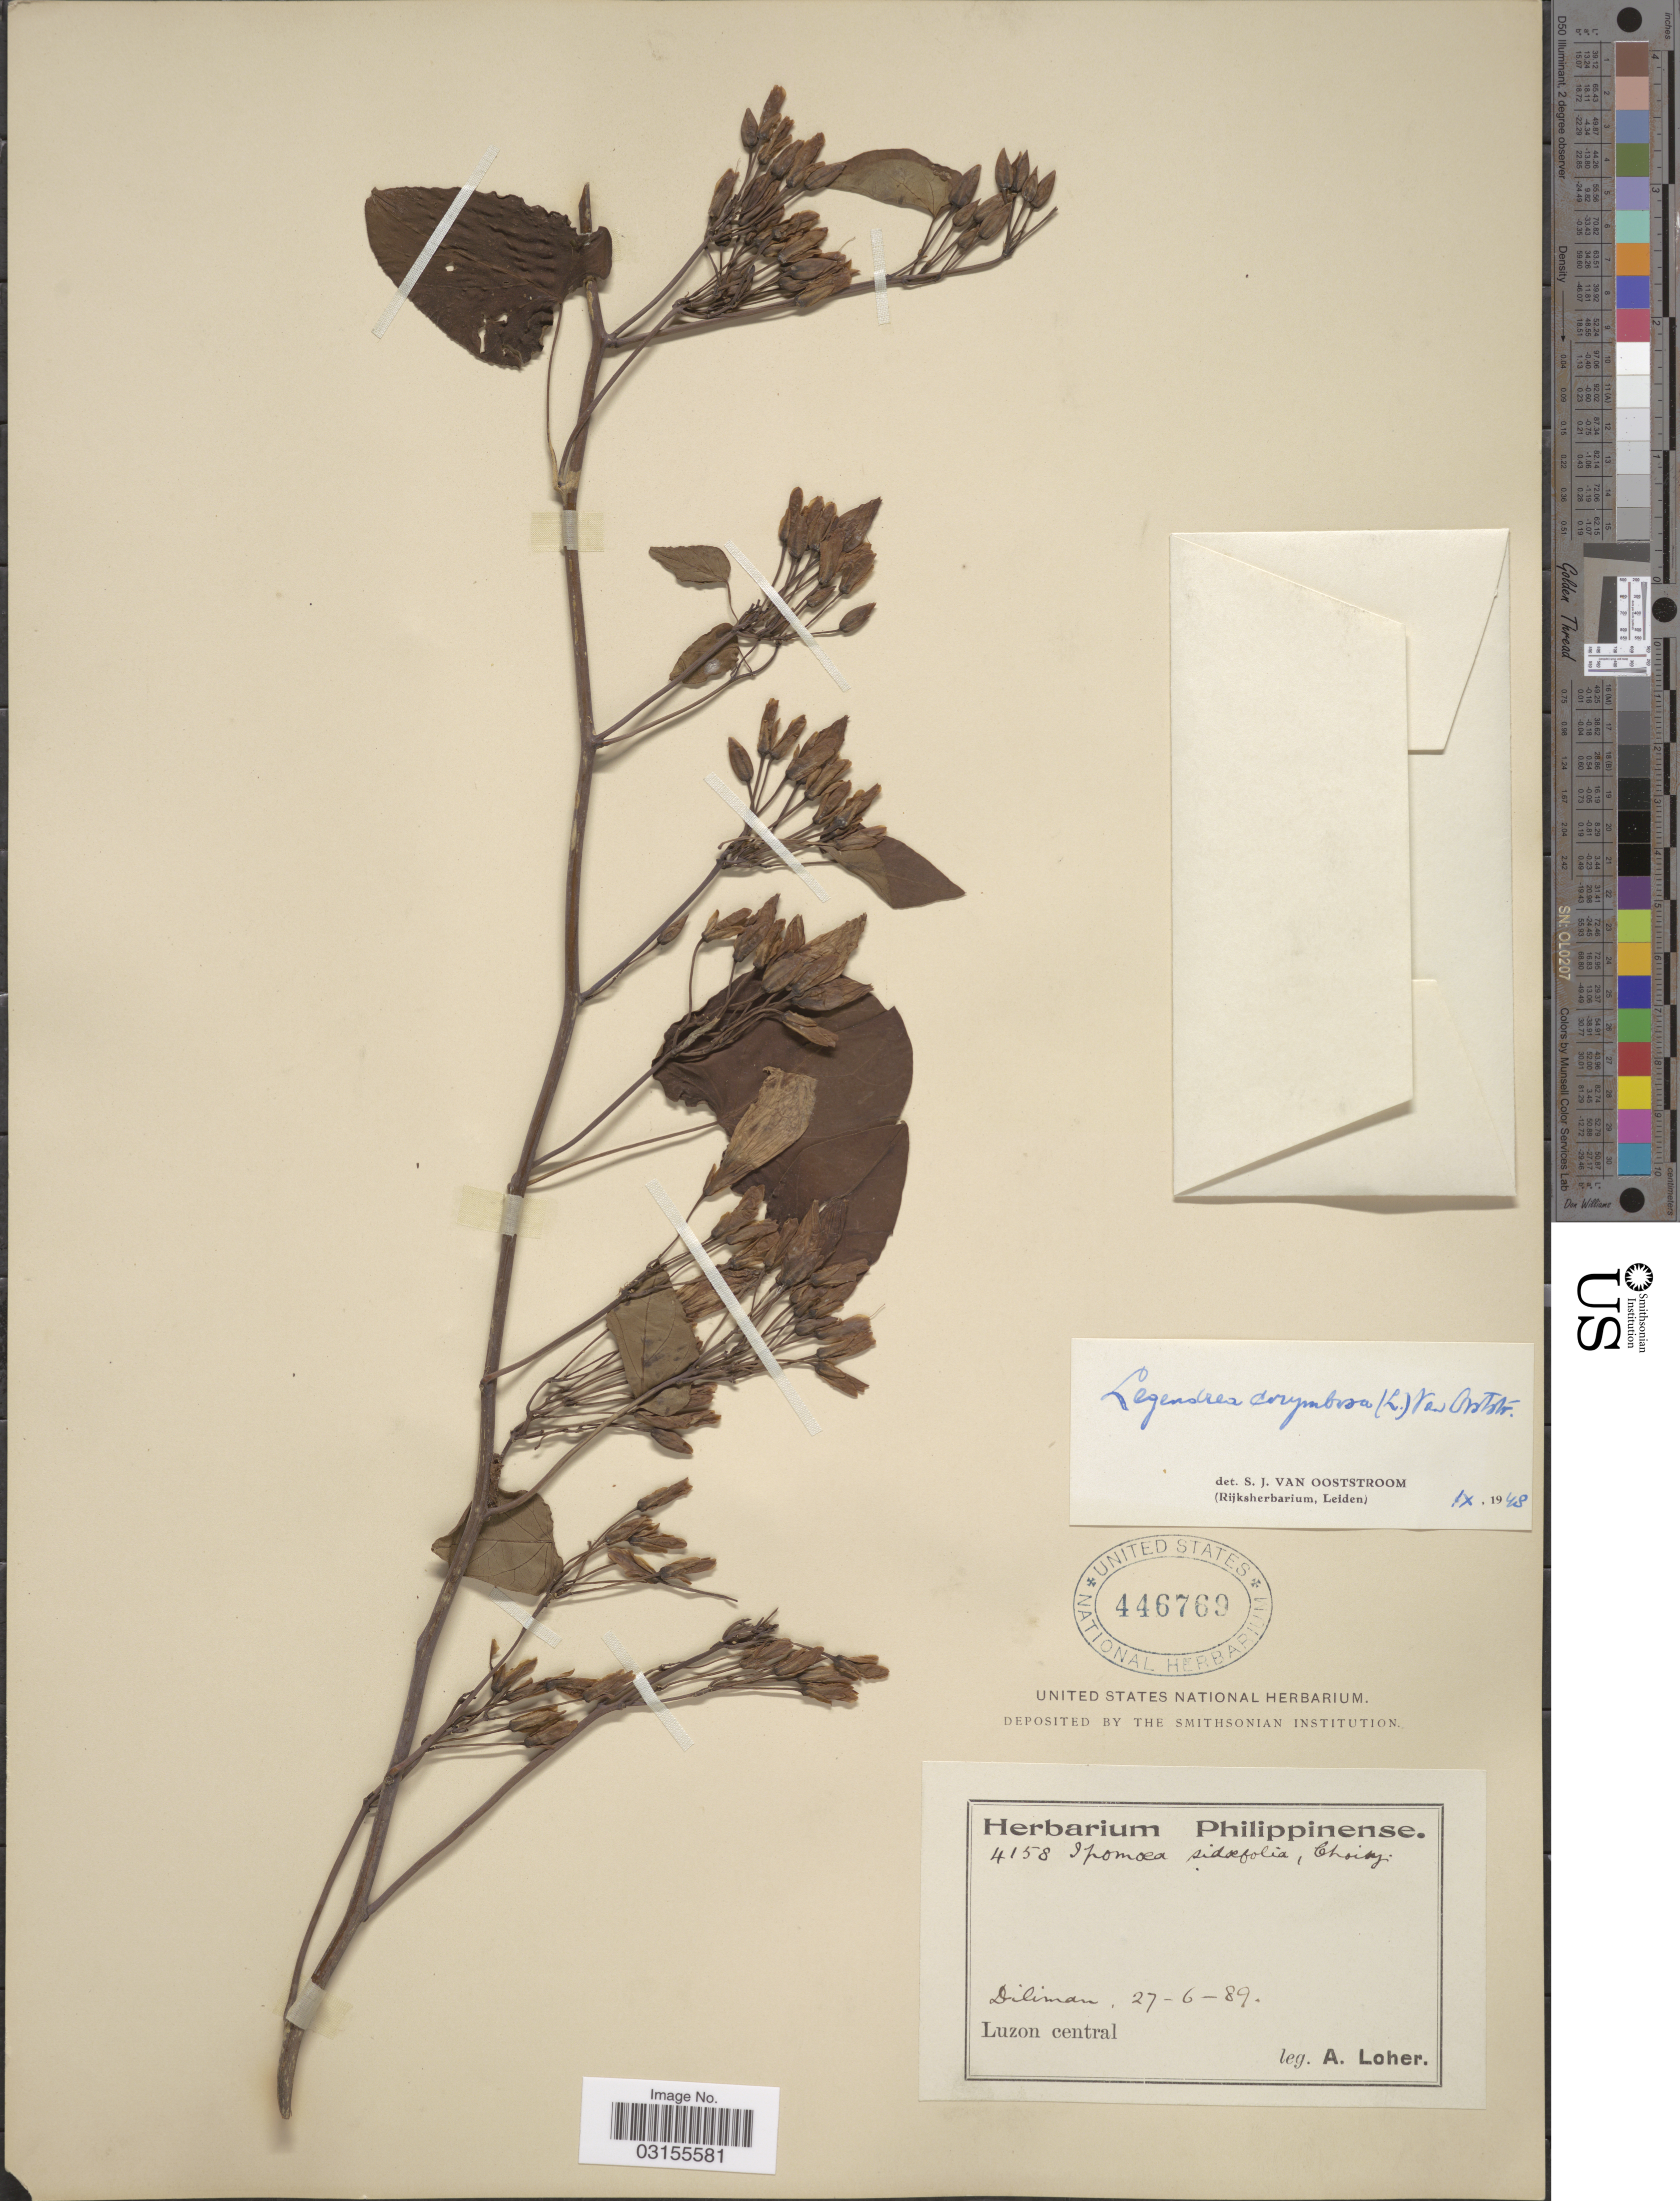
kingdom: Plantae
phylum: Tracheophyta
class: Magnoliopsida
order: Solanales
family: Convolvulaceae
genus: Turbina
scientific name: Turbina corymbosa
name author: (L.) Raf.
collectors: A. Loher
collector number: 4158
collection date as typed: Transcribed d/m/y: 27/6/89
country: Philippines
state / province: Central Luzon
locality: Diliman.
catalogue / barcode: US 446769